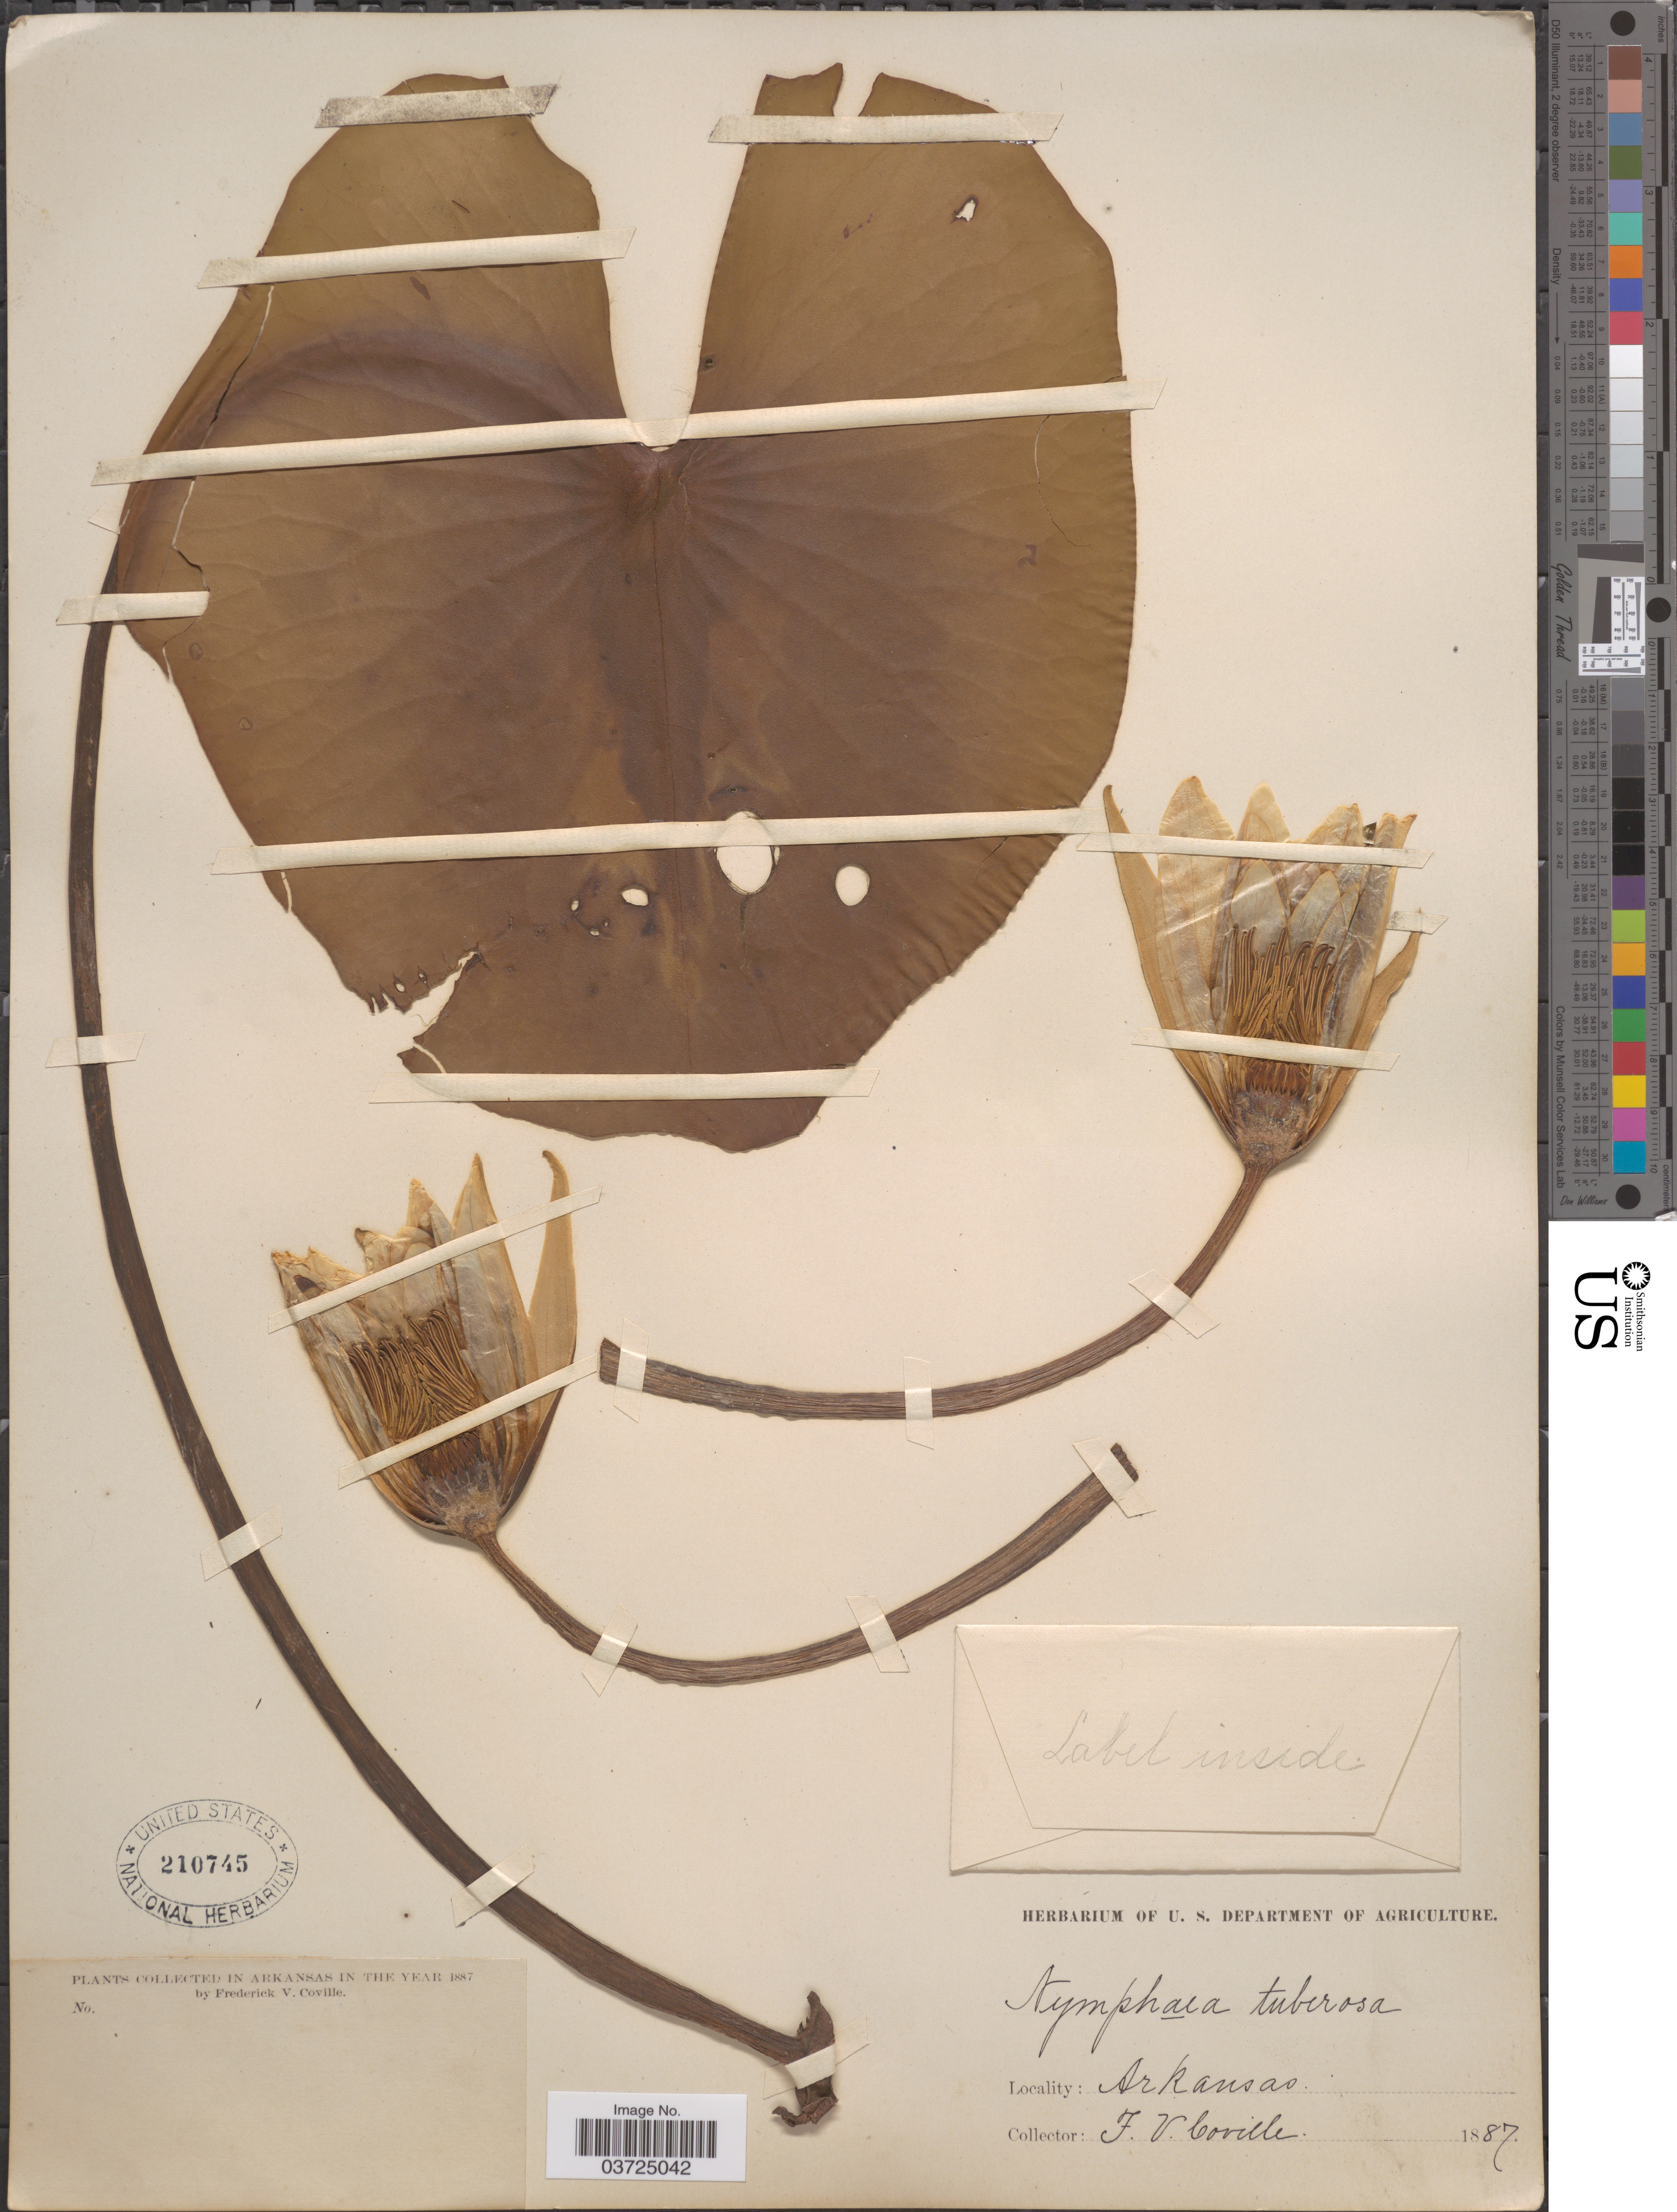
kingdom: Plantae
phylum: Tracheophyta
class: Magnoliopsida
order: Nymphaeales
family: Nymphaeaceae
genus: Nymphaea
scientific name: Nymphaea tuberosa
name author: Paine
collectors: F. V. Coville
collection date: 1887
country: United States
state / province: Arkansas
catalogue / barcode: US 210745